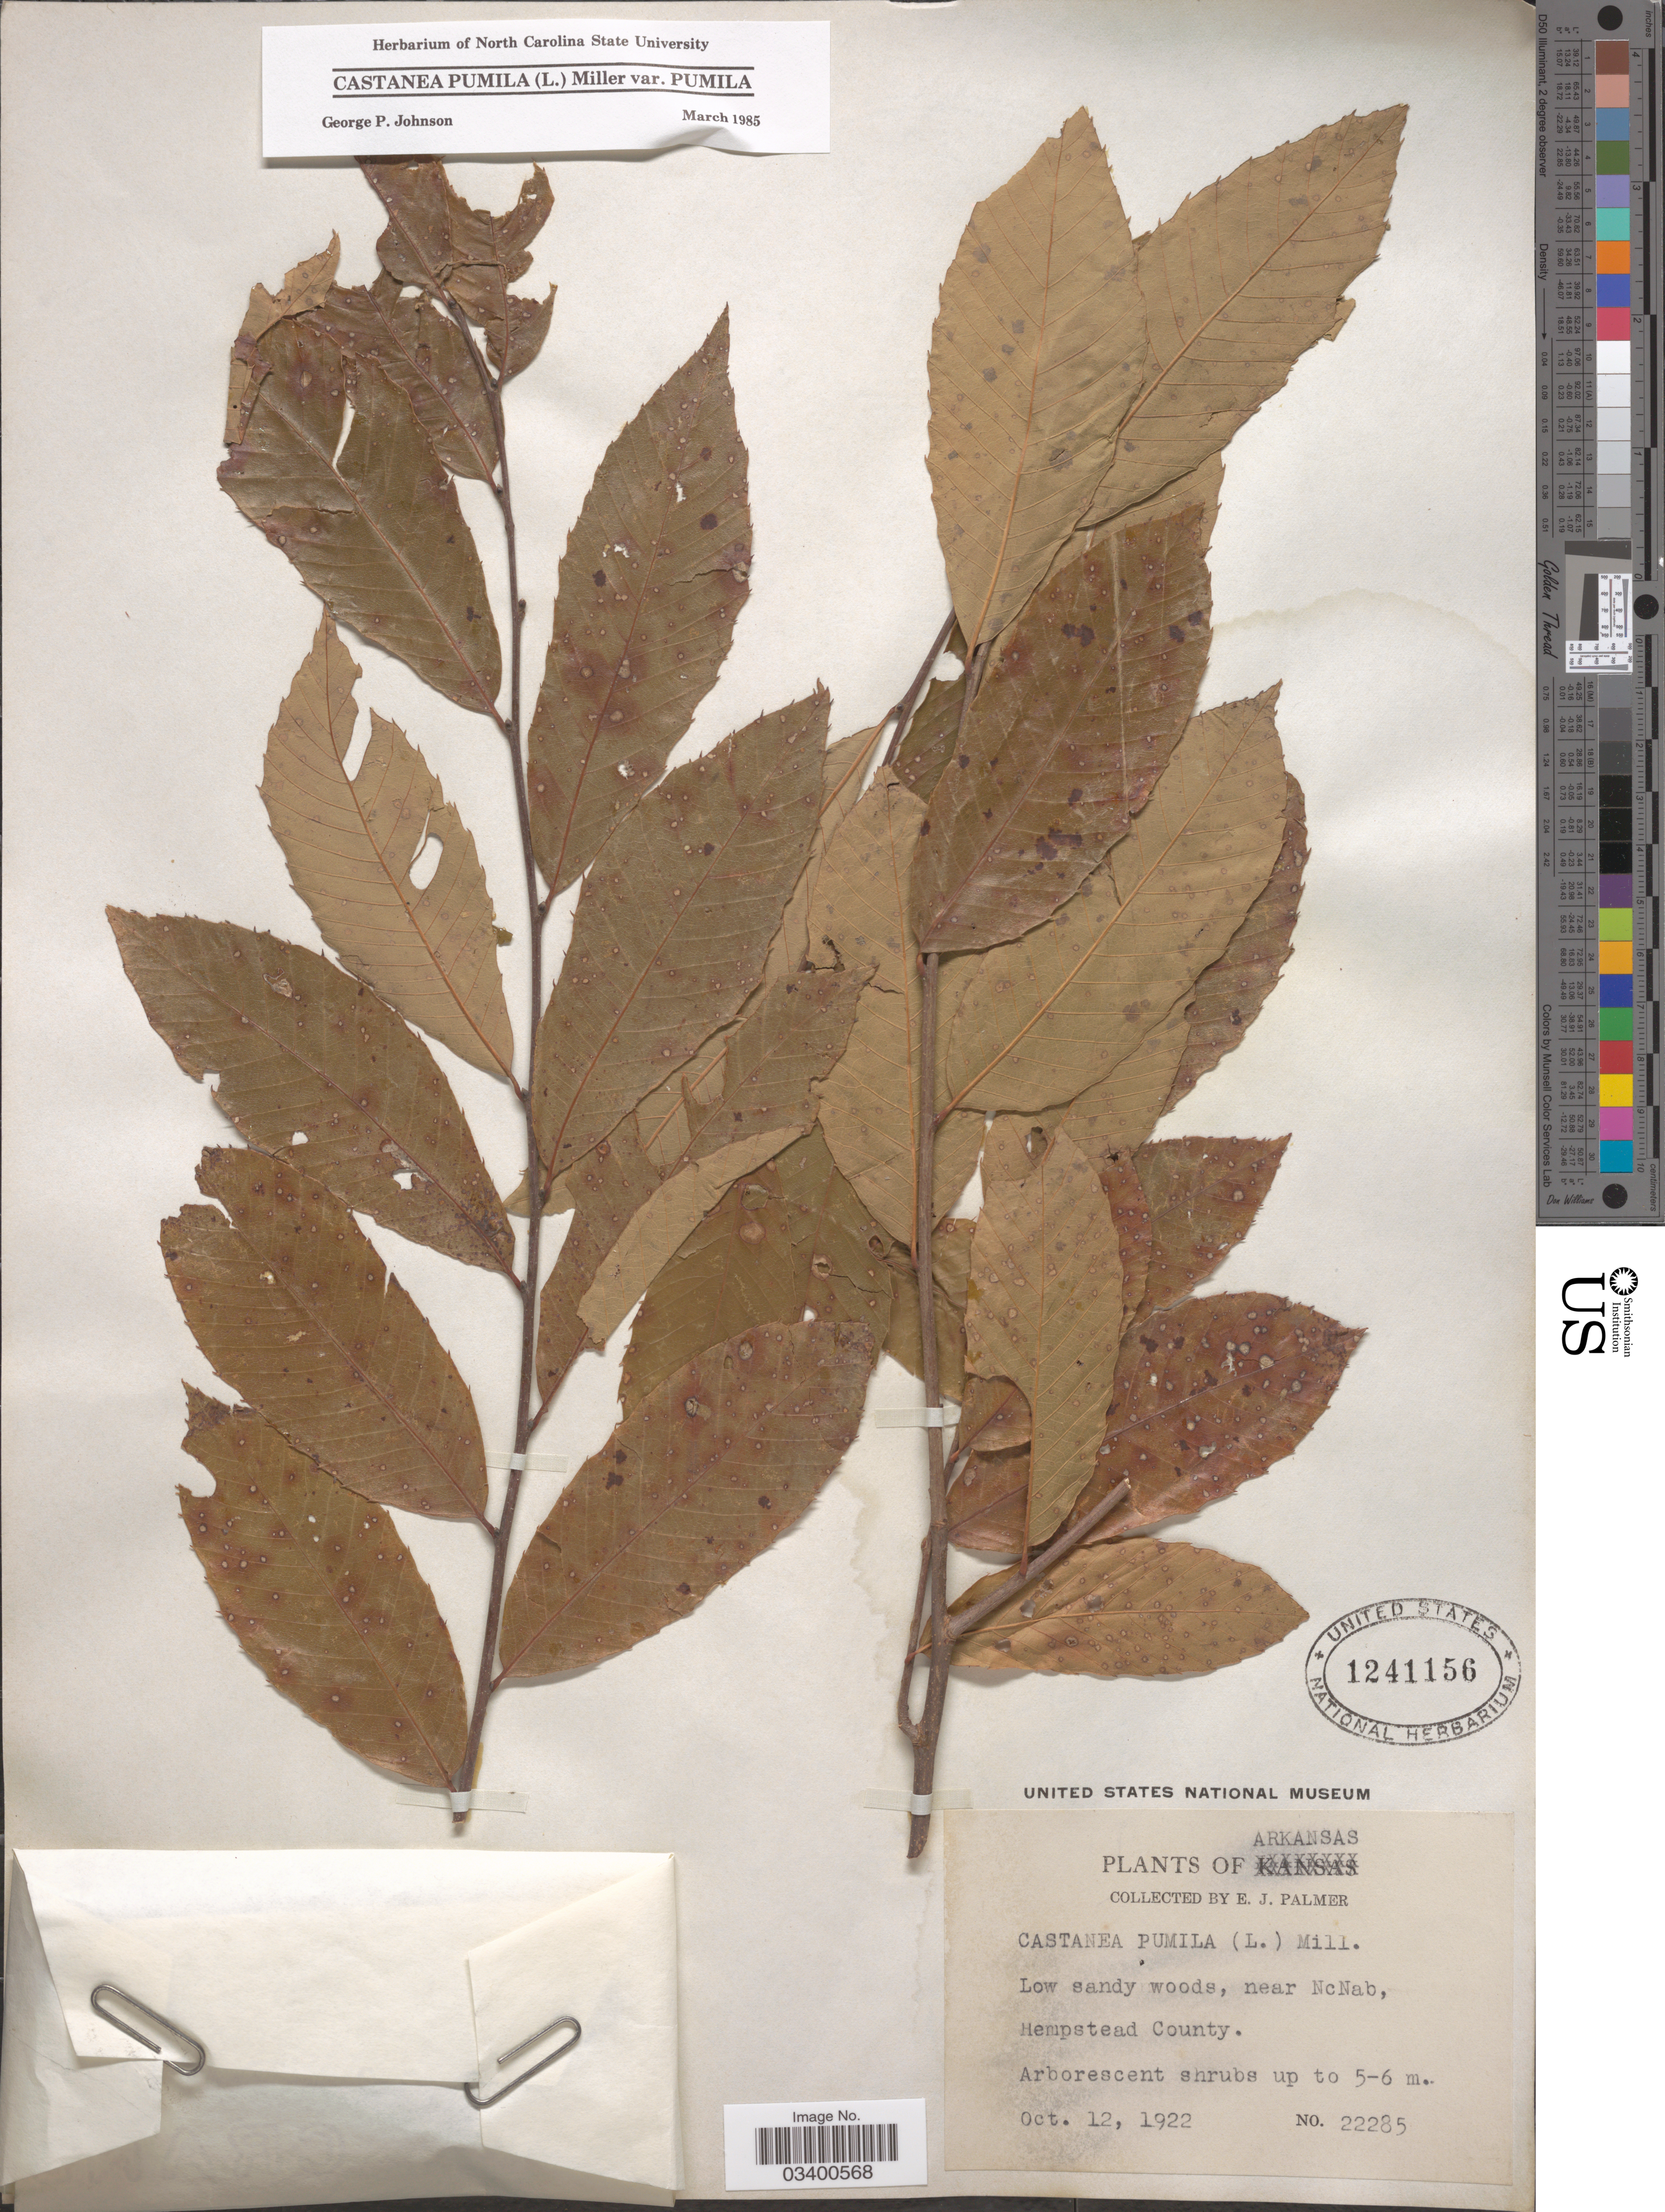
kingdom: Plantae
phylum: Tracheophyta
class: Magnoliopsida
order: Fagales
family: Fagaceae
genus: Castanea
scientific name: Castanea pumila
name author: (L.) Mill.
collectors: E. J. Palmer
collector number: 22285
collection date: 1922-10-12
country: United States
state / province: Arkansas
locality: Near NcNab, Hempstead County.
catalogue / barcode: US 1241156